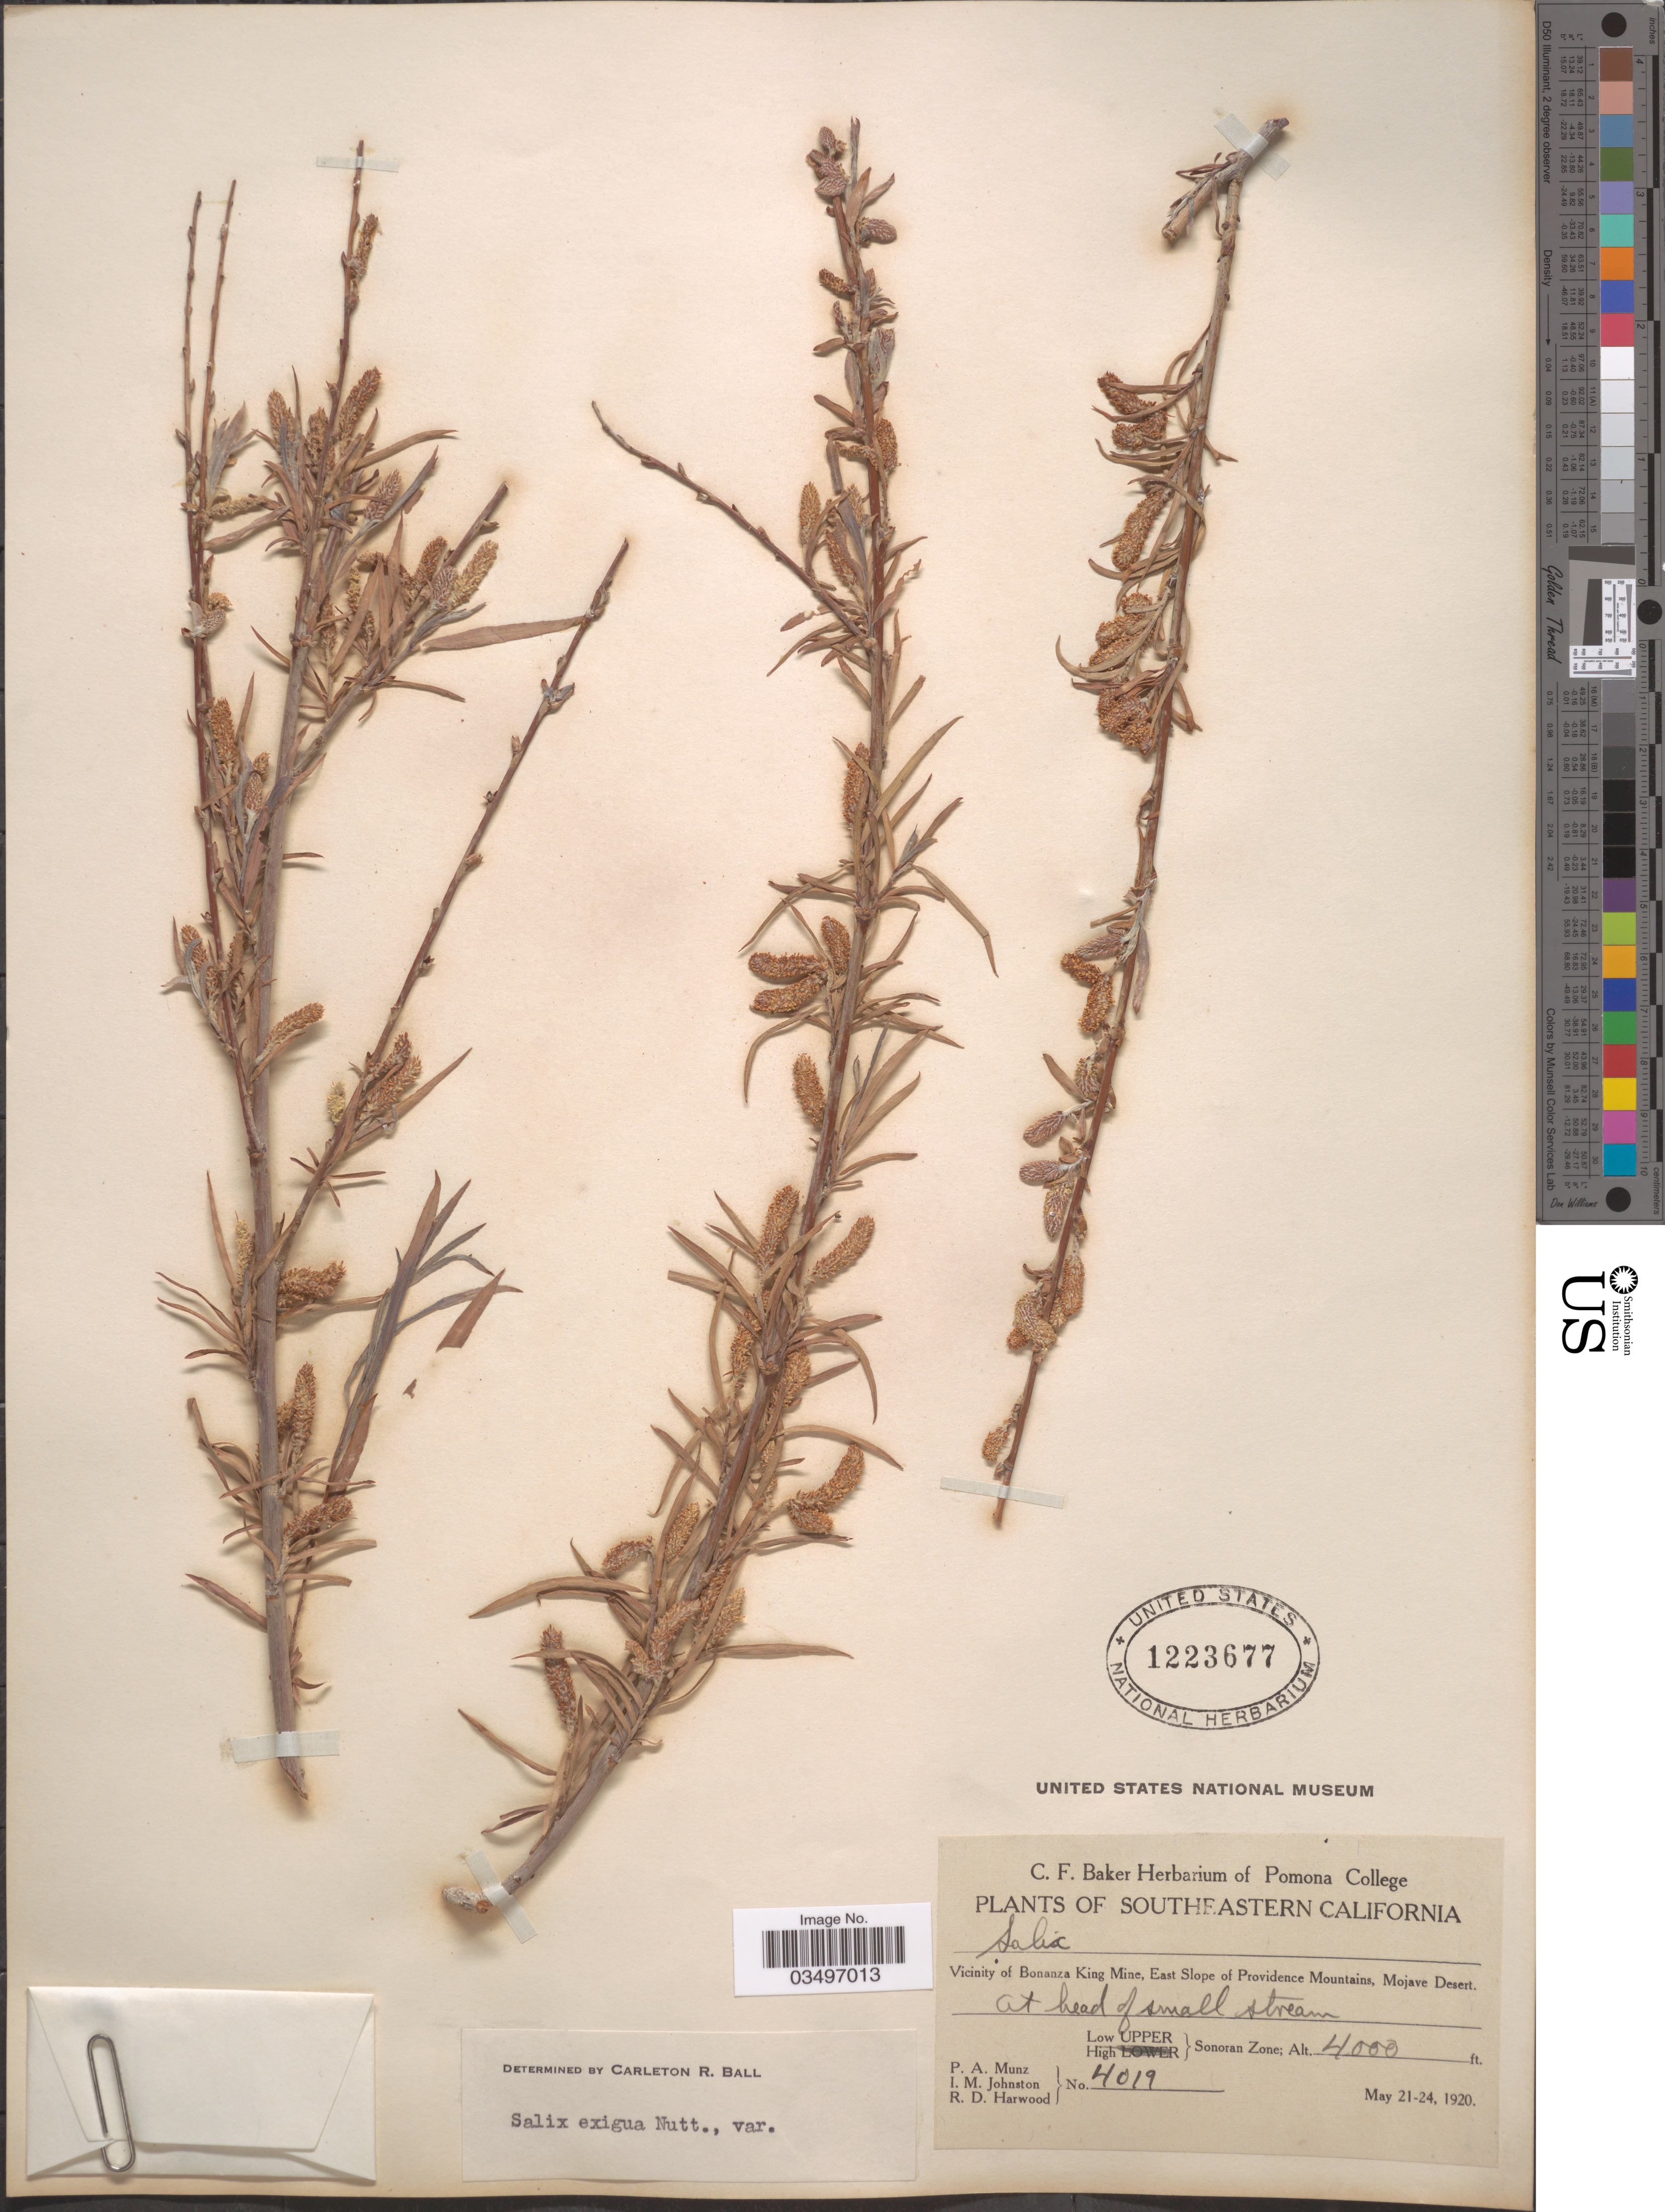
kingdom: Plantae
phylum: Tracheophyta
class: Magnoliopsida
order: Malpighiales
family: Salicaceae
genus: Salix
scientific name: Salix exigua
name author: Nutt.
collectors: P. A. Munz, I.M. Johnston & R. Harwood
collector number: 4019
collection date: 1920-05-21/1920-05-24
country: United States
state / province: California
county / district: San Bernardino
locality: Southeastern California. Vicinity of Bonanza King Mine, East Slope of Providence Mountains, Mojave Desert. Lower Upper Sonoran Zone.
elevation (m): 1219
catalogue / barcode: US 1223677